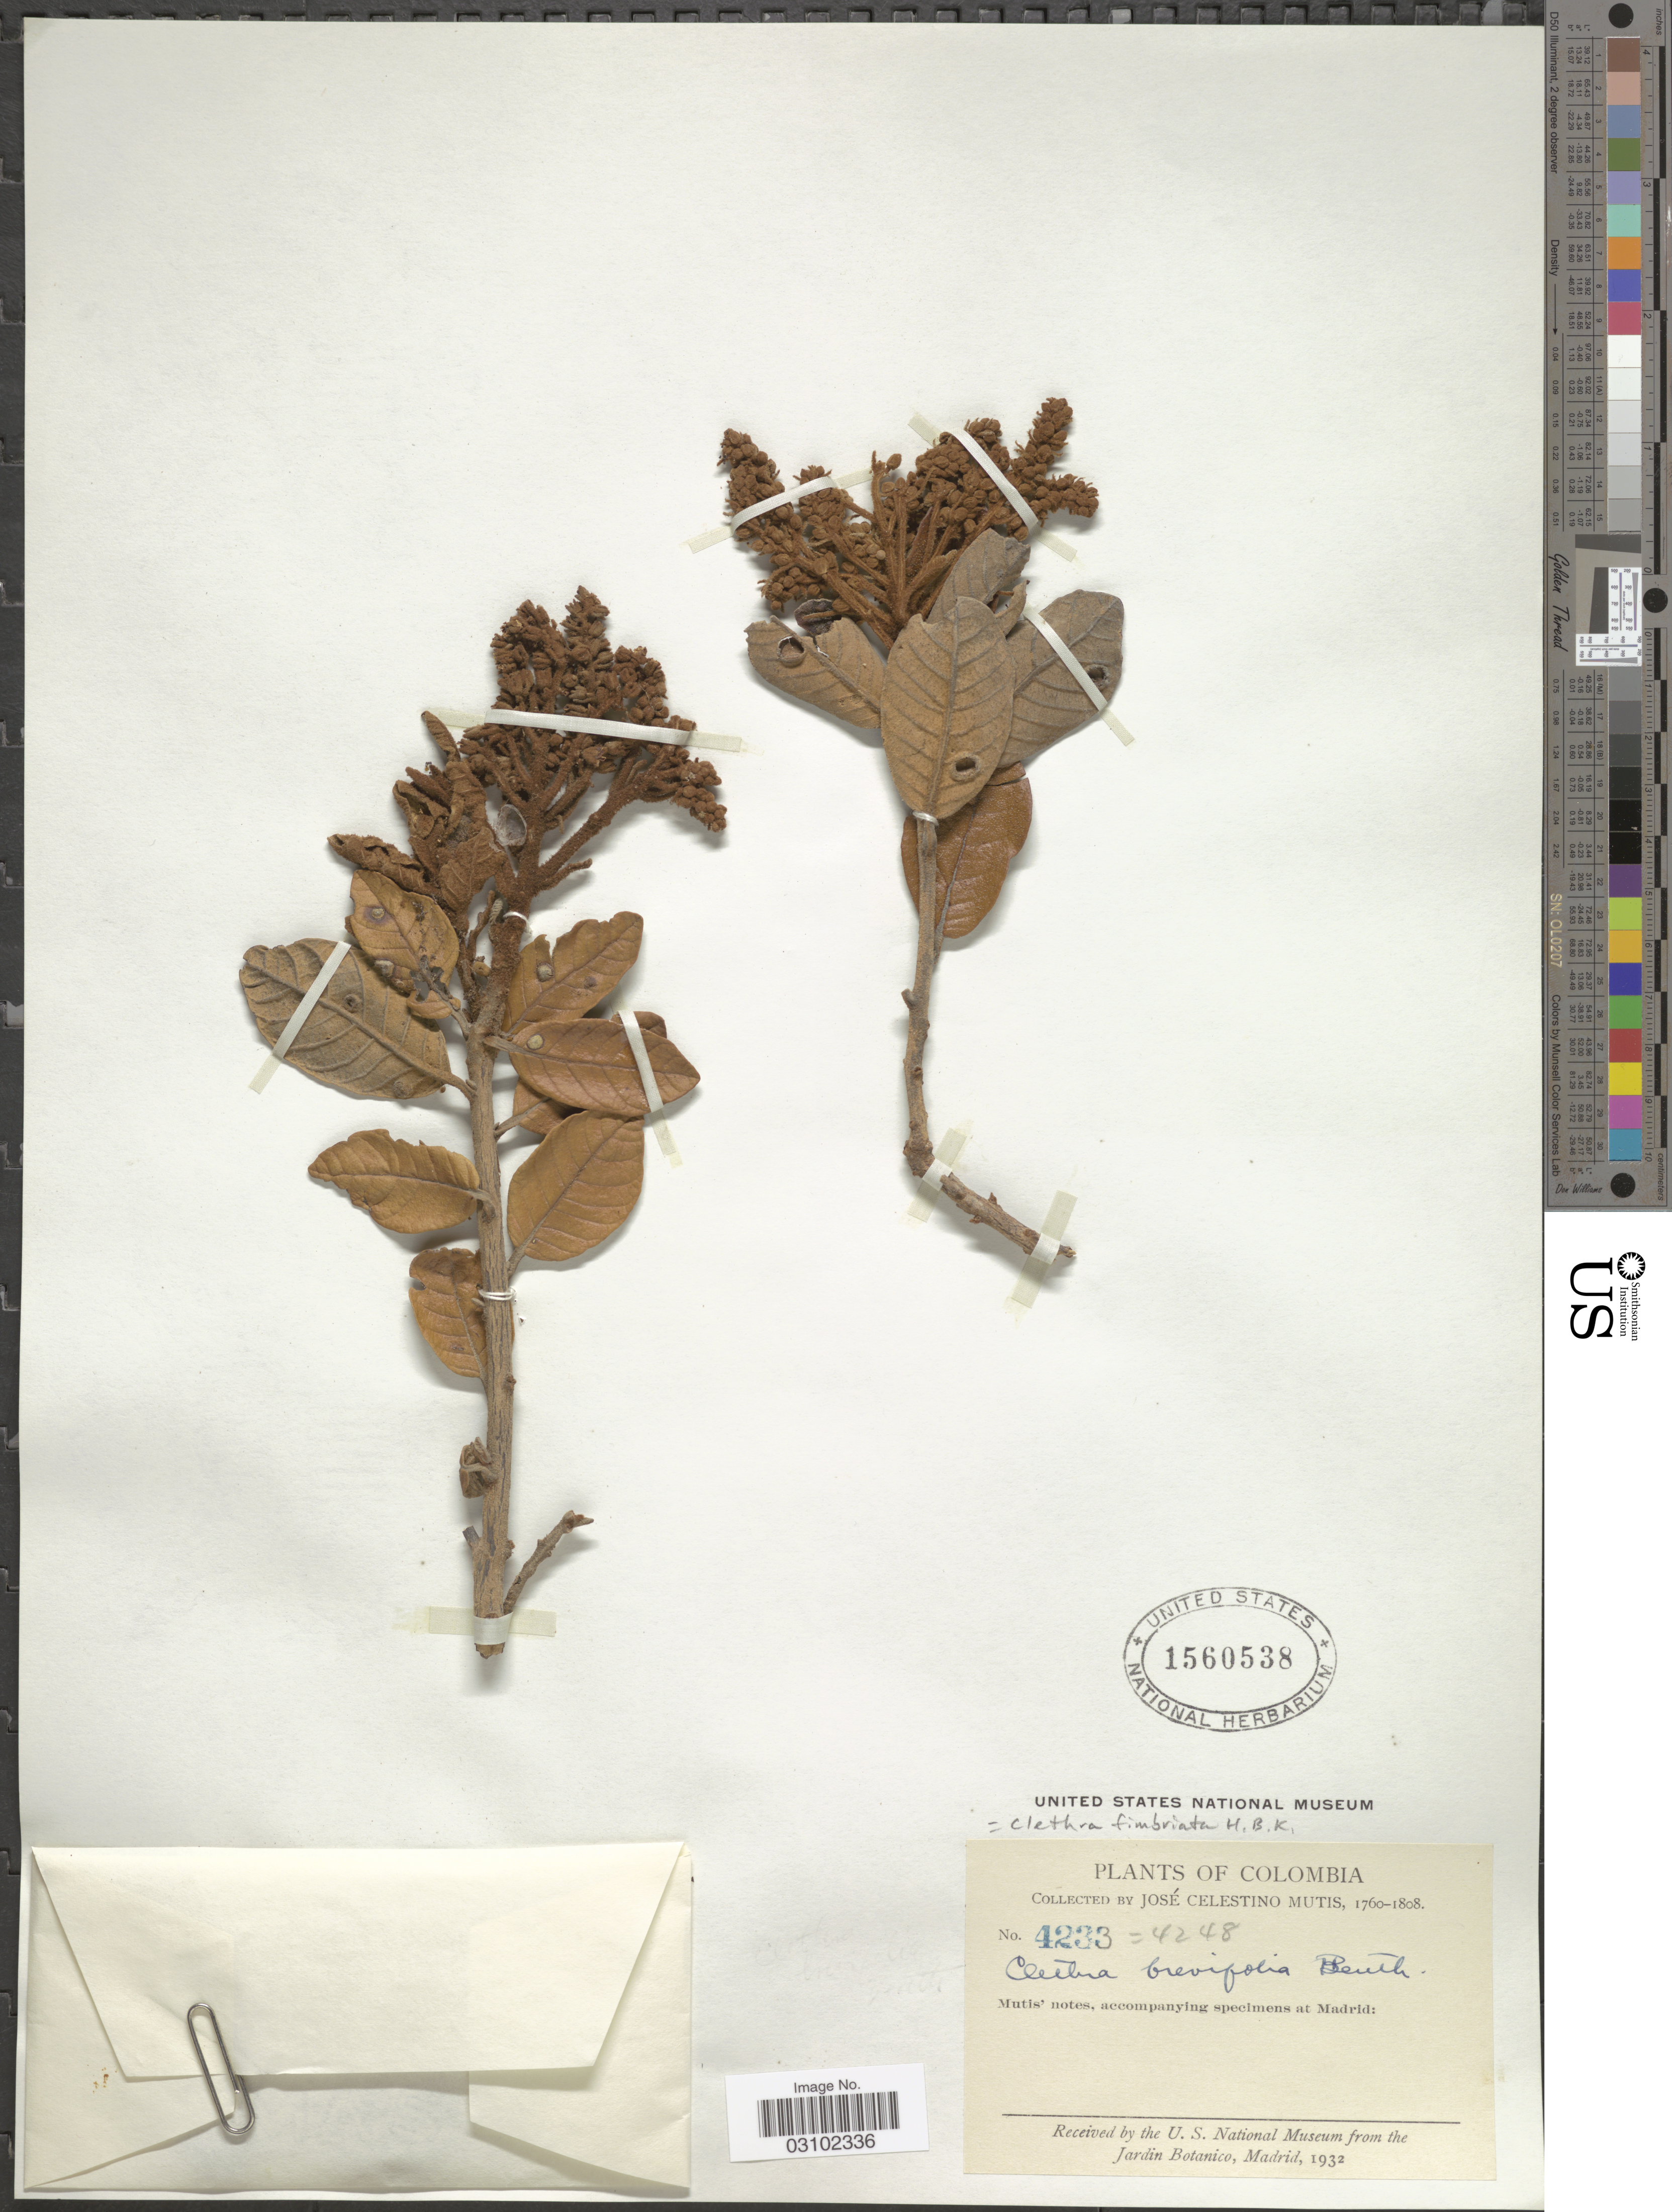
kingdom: Plantae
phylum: Tracheophyta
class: Magnoliopsida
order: Ericales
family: Clethraceae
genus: Clethra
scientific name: Clethra fimbriata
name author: Kunth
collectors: J. C. B. Mutis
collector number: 4233/4248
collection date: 1760/1808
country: Colombia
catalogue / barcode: US 1560538